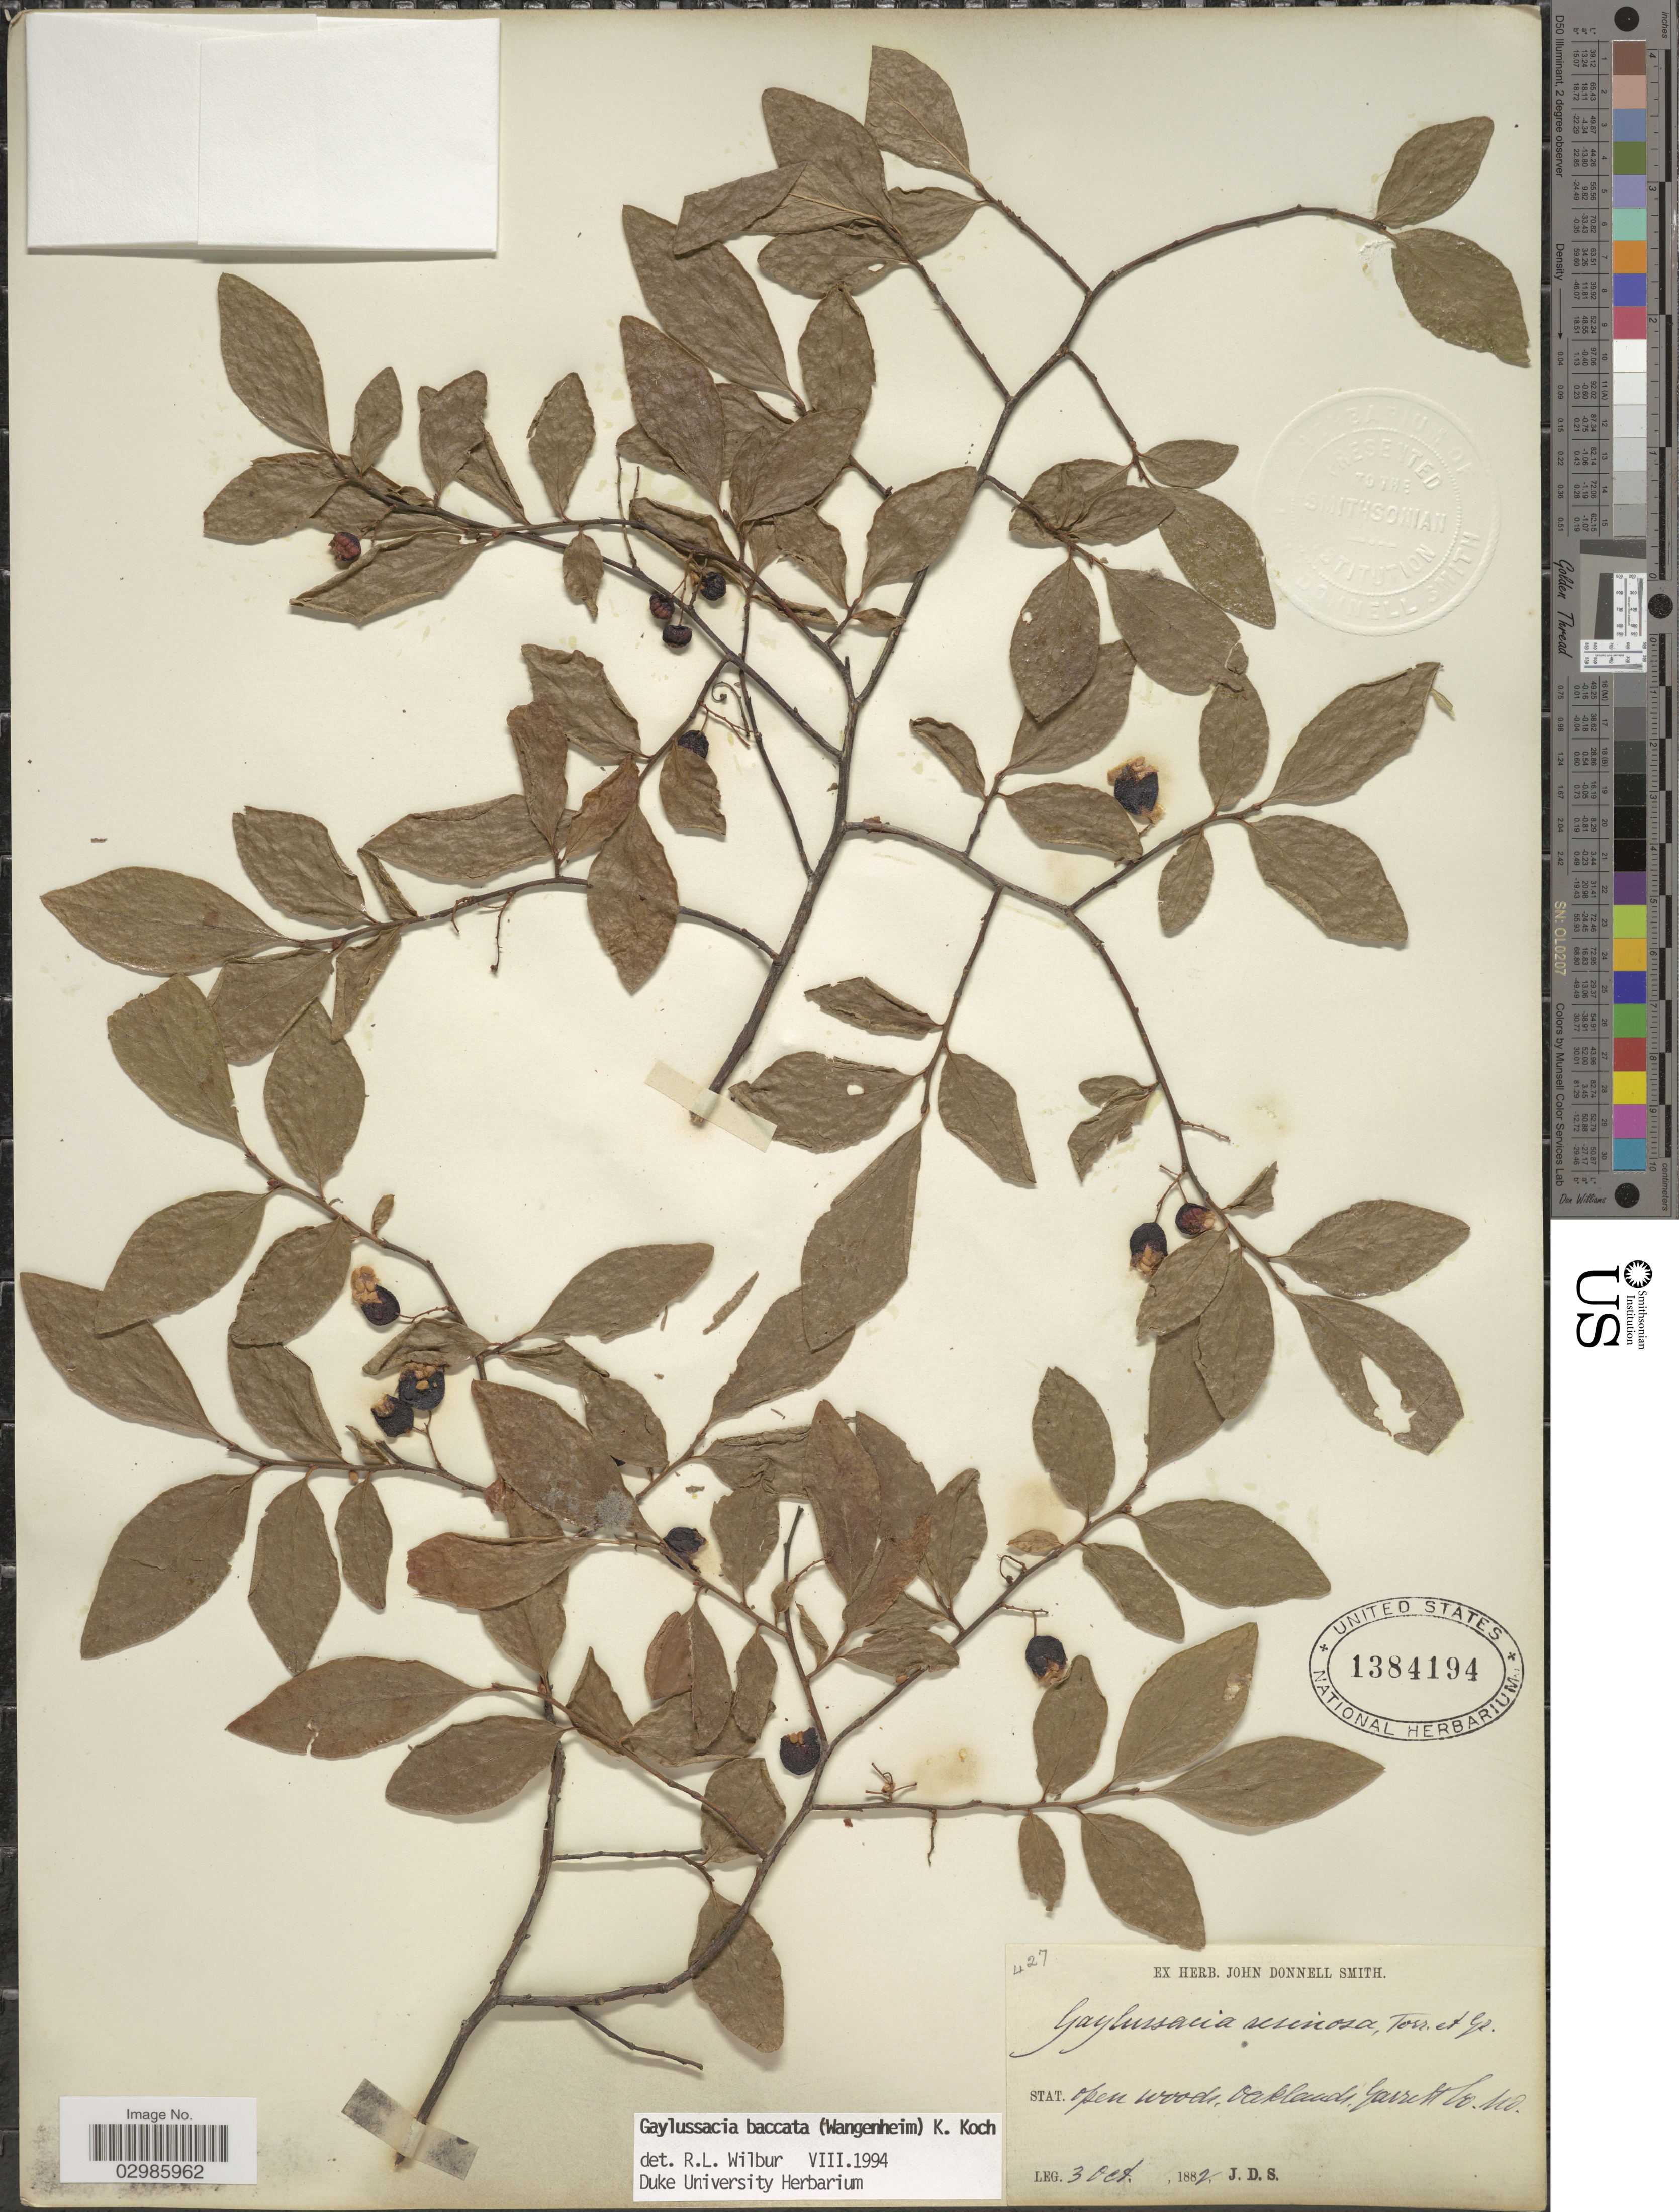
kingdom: Plantae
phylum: Tracheophyta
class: Magnoliopsida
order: Ericales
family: Ericaceae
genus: Gaylussacia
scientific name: Gaylussacia baccata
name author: (Wangenh.) K. Koch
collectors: J. Donnell Smith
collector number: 427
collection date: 1882-10-03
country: United States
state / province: Maryland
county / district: Garrett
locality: Stat. Oakland, Garrett Co.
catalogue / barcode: US 1384194